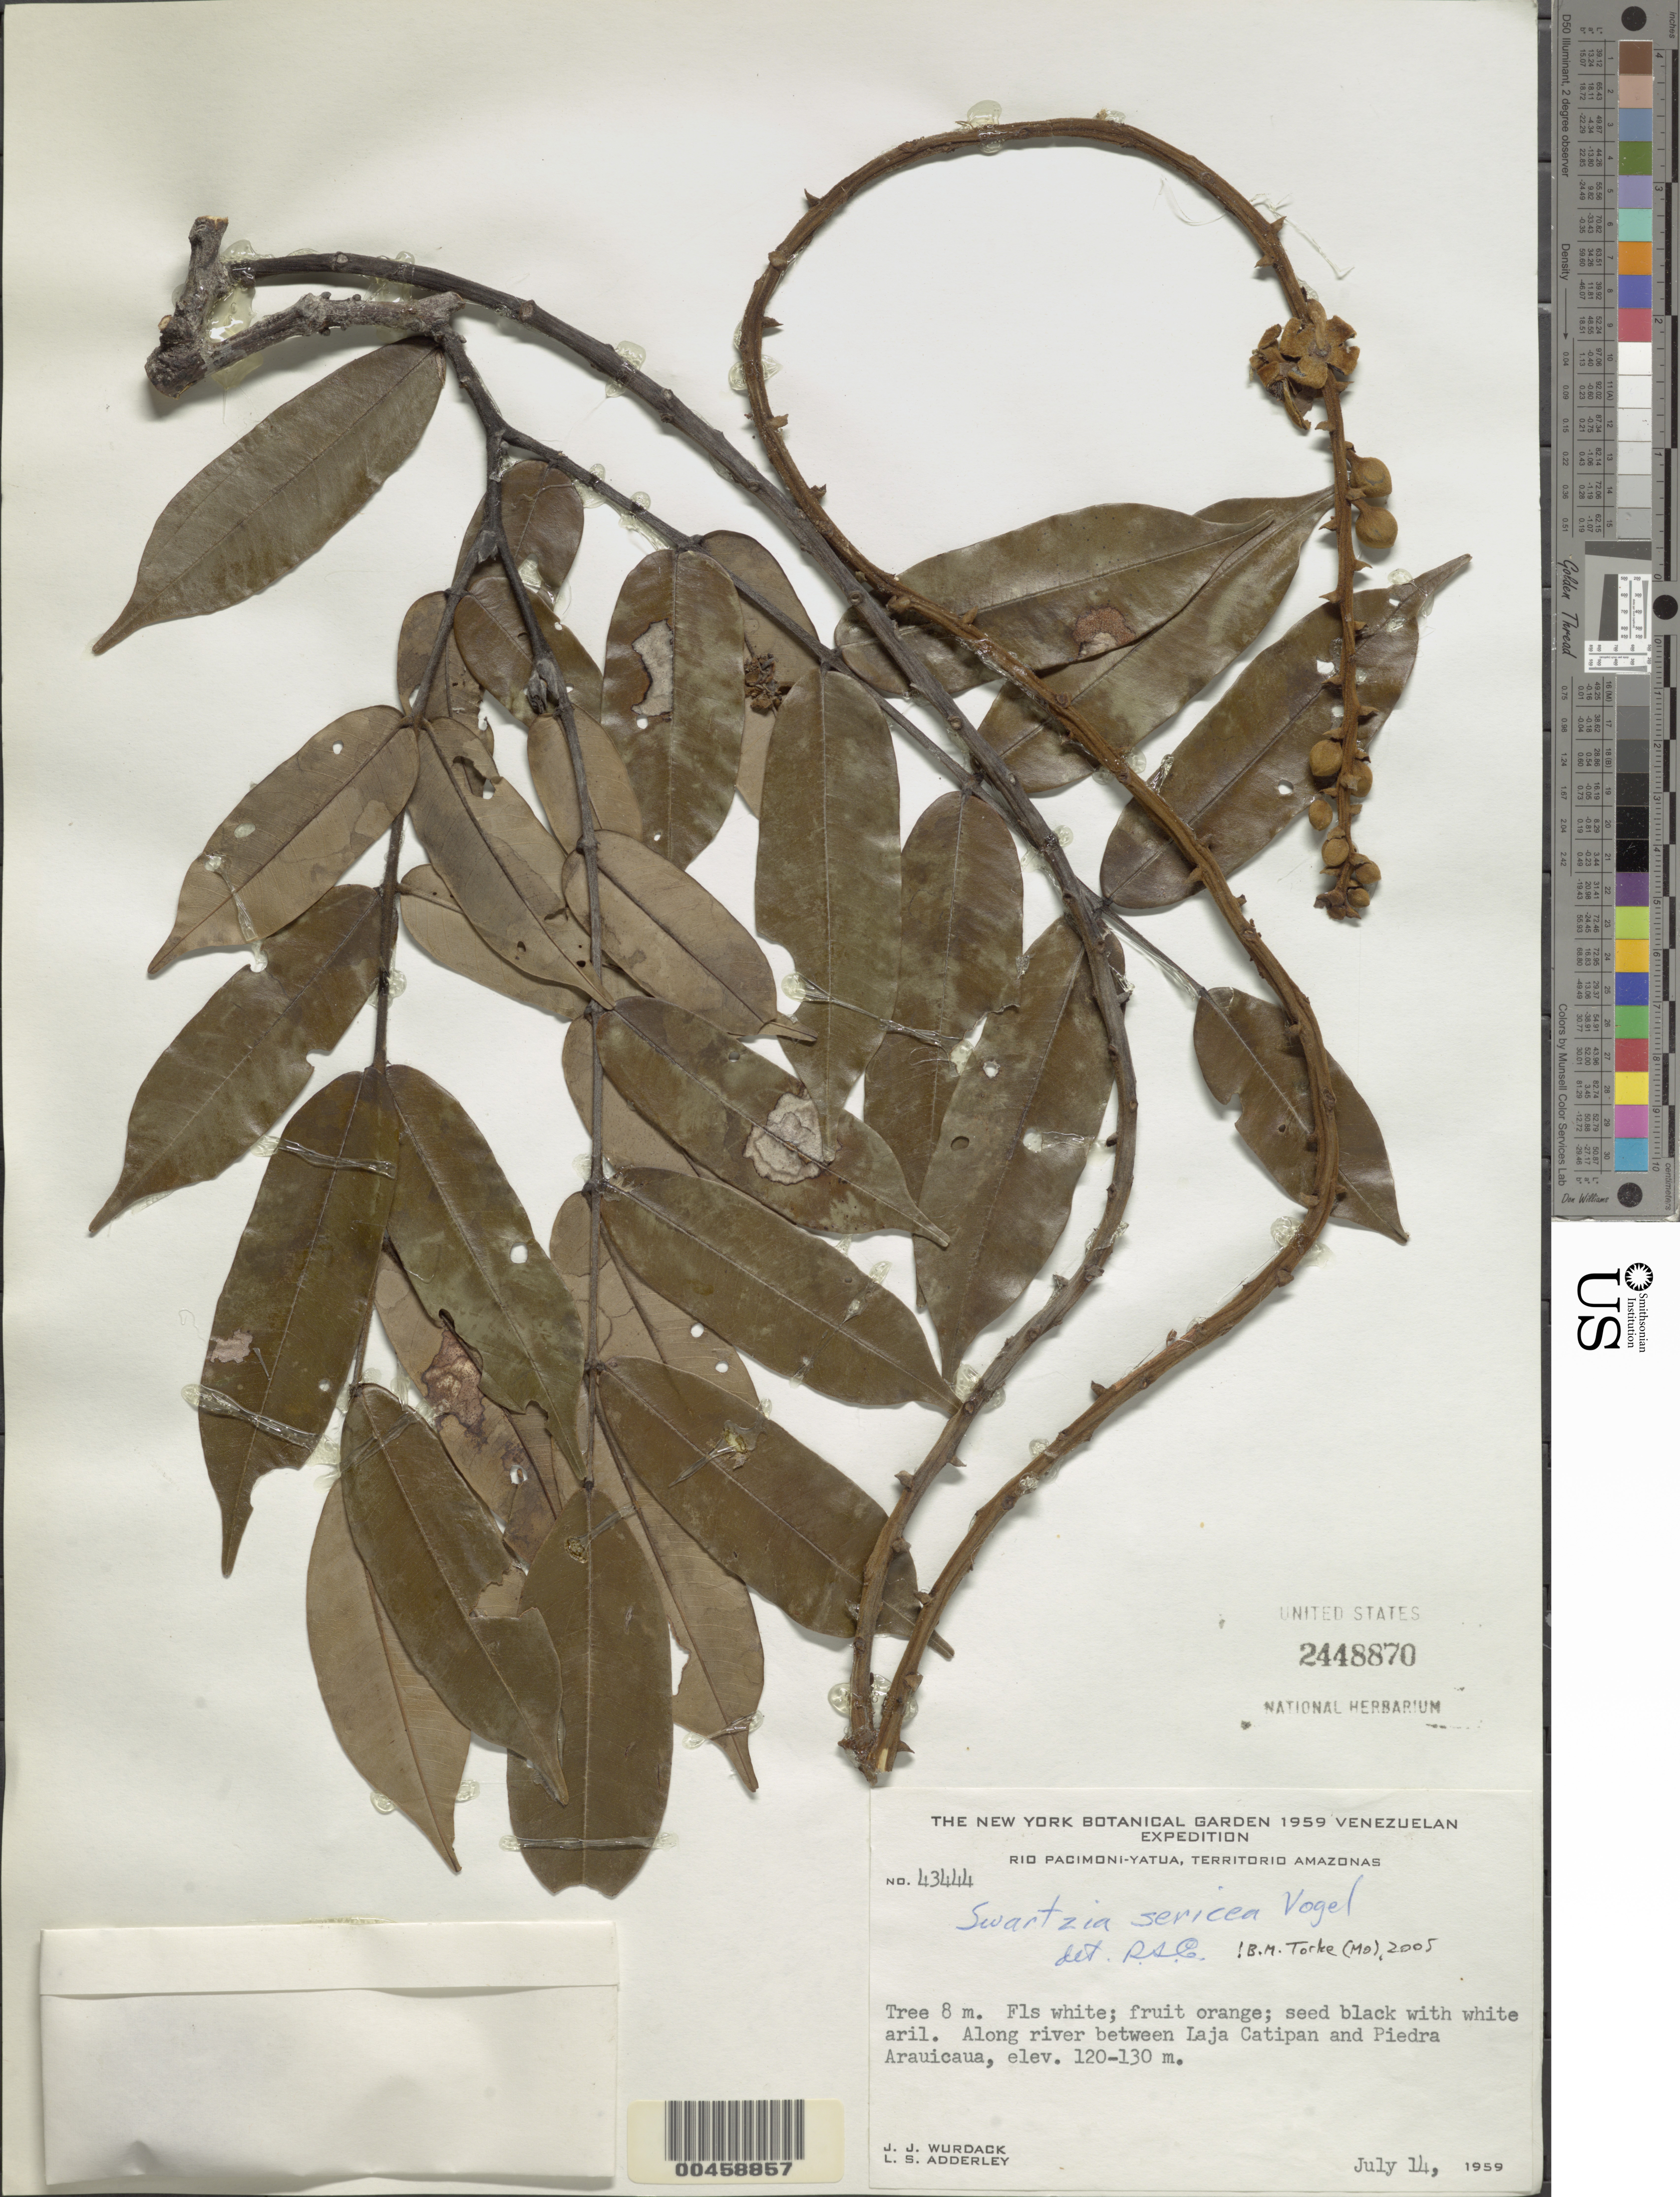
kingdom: Plantae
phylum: Tracheophyta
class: Magnoliopsida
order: Fabales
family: Fabaceae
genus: Swartzia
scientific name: Swartzia sericea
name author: Vogel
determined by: Cowan, R. S.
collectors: J. J. Wurdack & L. S. Adderley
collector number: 43444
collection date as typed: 14 Jul 1959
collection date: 1959-07-14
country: Venezuela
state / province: Amazonas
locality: Between laja catipan and piedra arauicaua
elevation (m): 120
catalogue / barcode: US 2448870